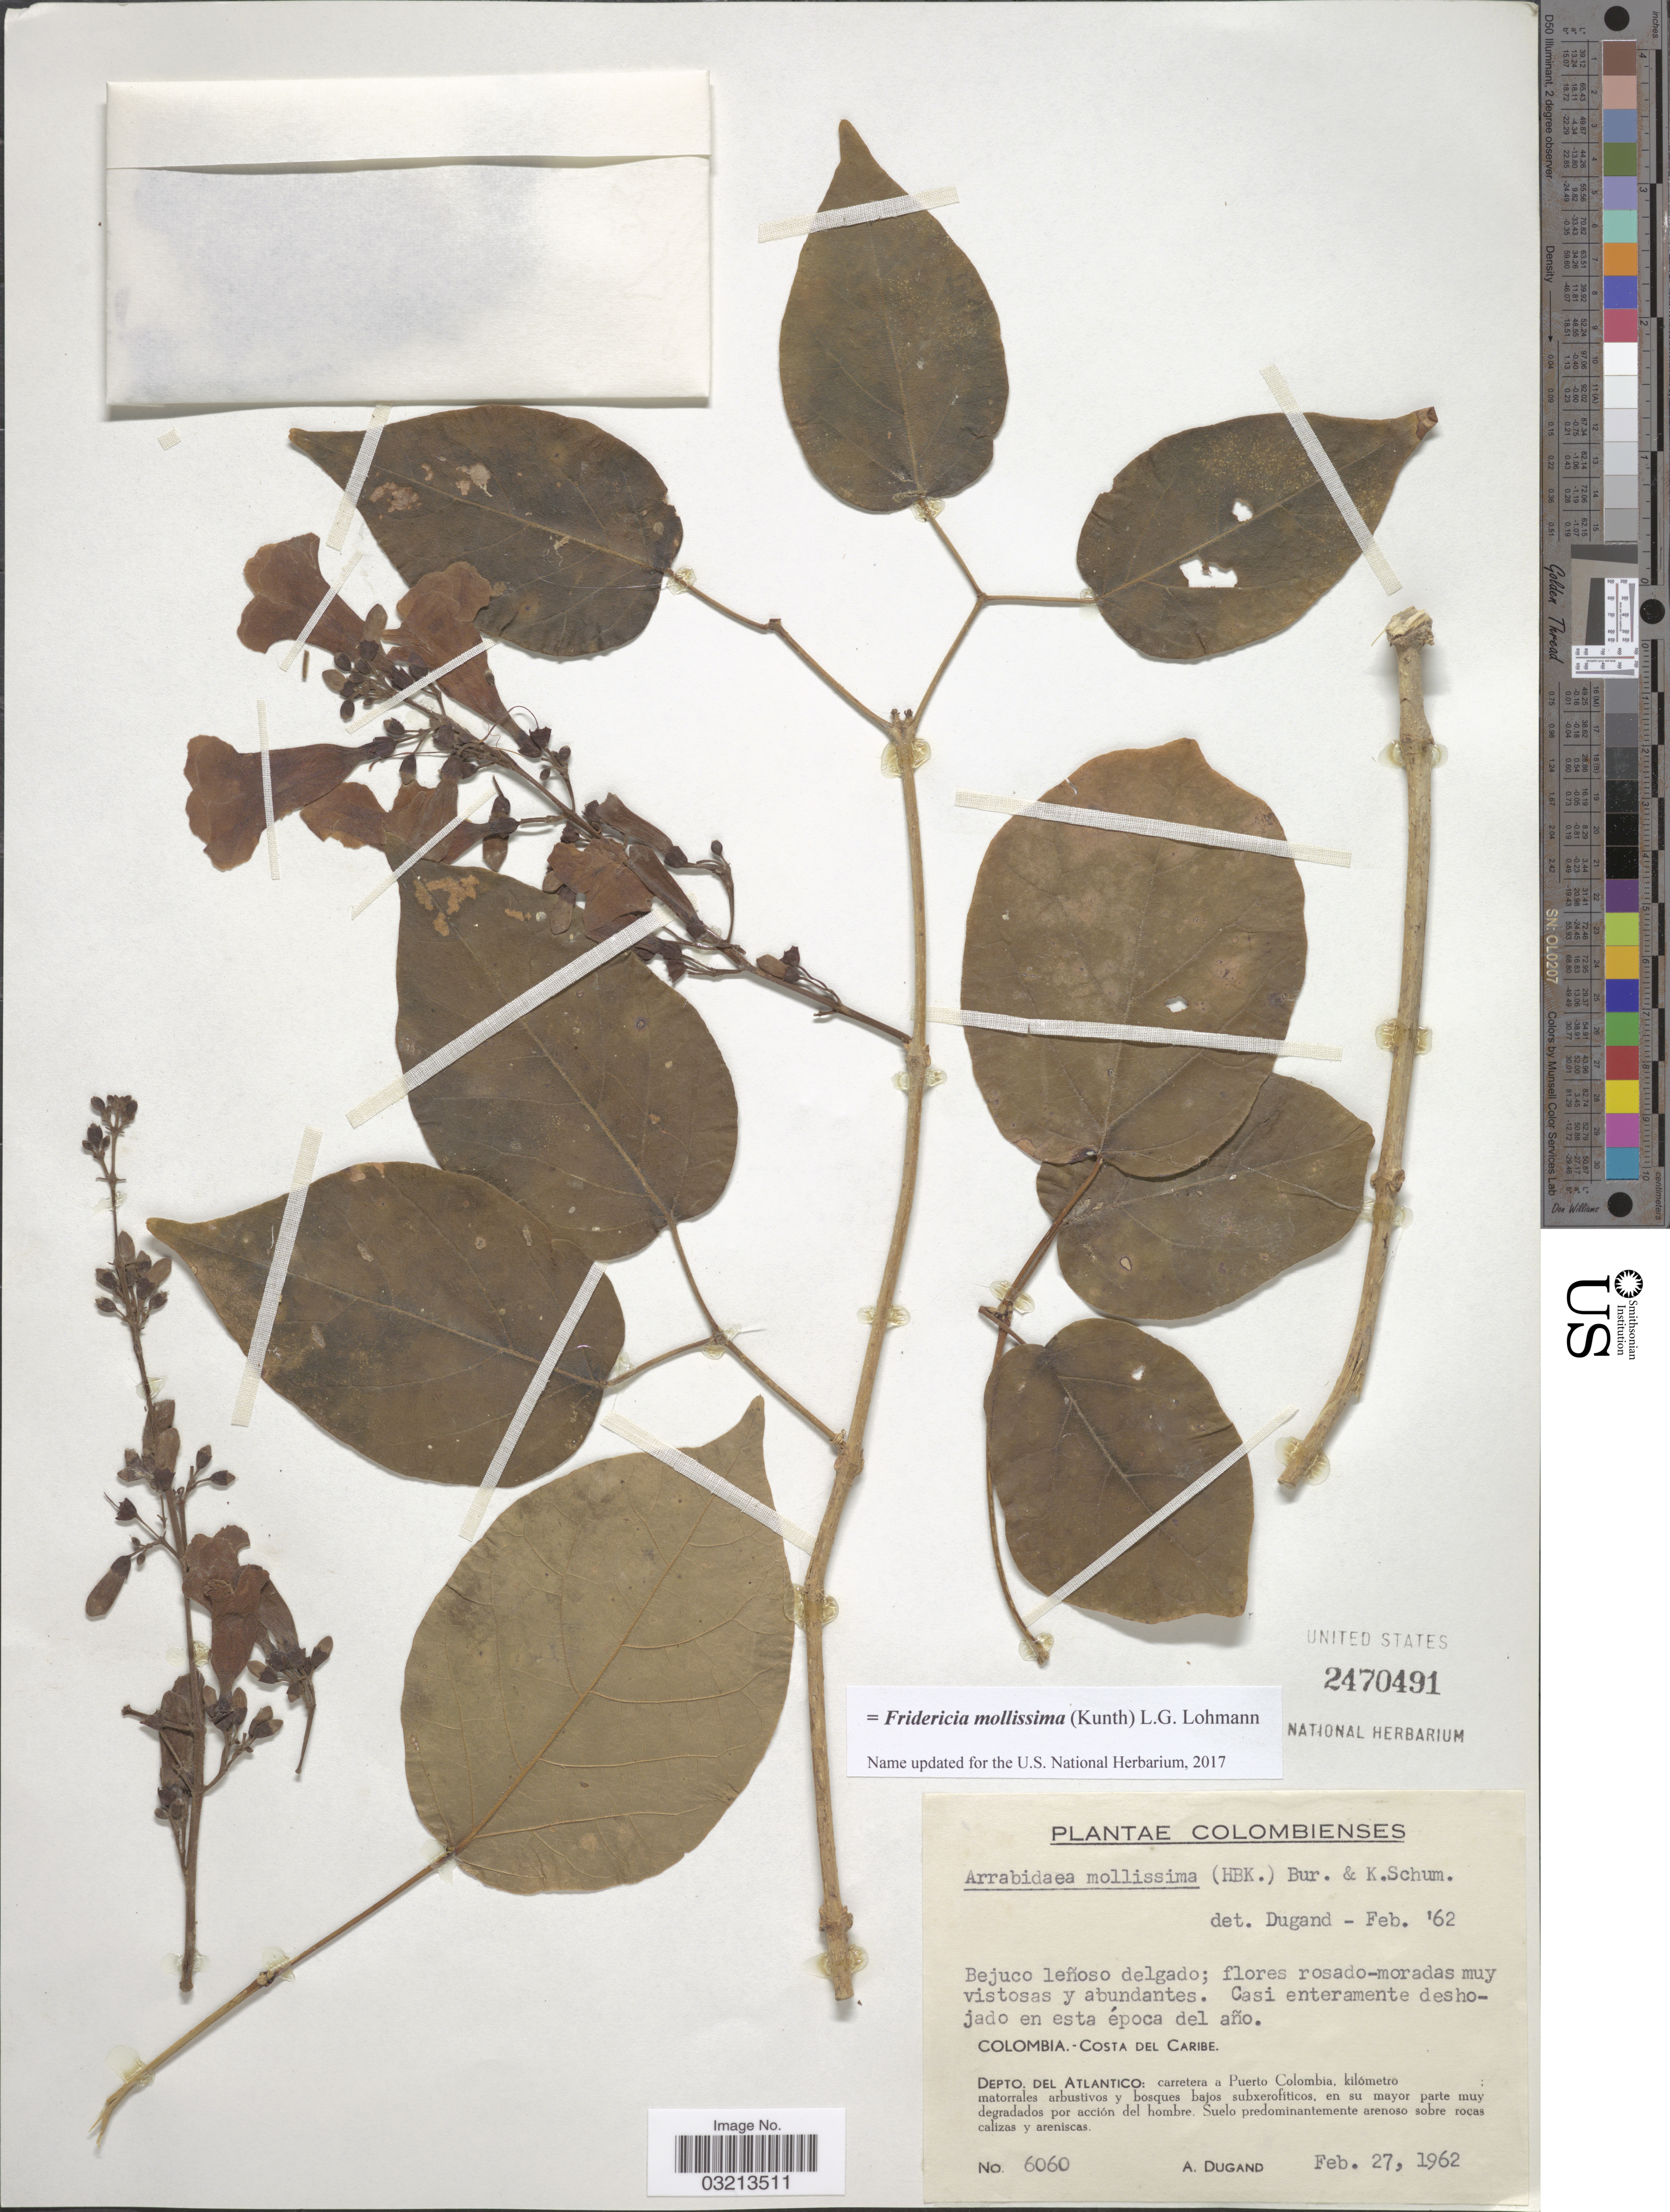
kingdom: Plantae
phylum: Tracheophyta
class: Magnoliopsida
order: Lamiales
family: Bignoniaceae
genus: Fridericia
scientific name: Fridericia mollissima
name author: (Kunth) L.G. Lohmann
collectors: A. Dugand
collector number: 6060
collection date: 1962-02-27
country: Colombia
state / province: Atlántico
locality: Costa del Caribe. Depto. del Atlantico: carretera a Puerto Colombiam kilómetro matorrales arbustivos y bosques subxerofíticos.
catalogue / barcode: US 2470491